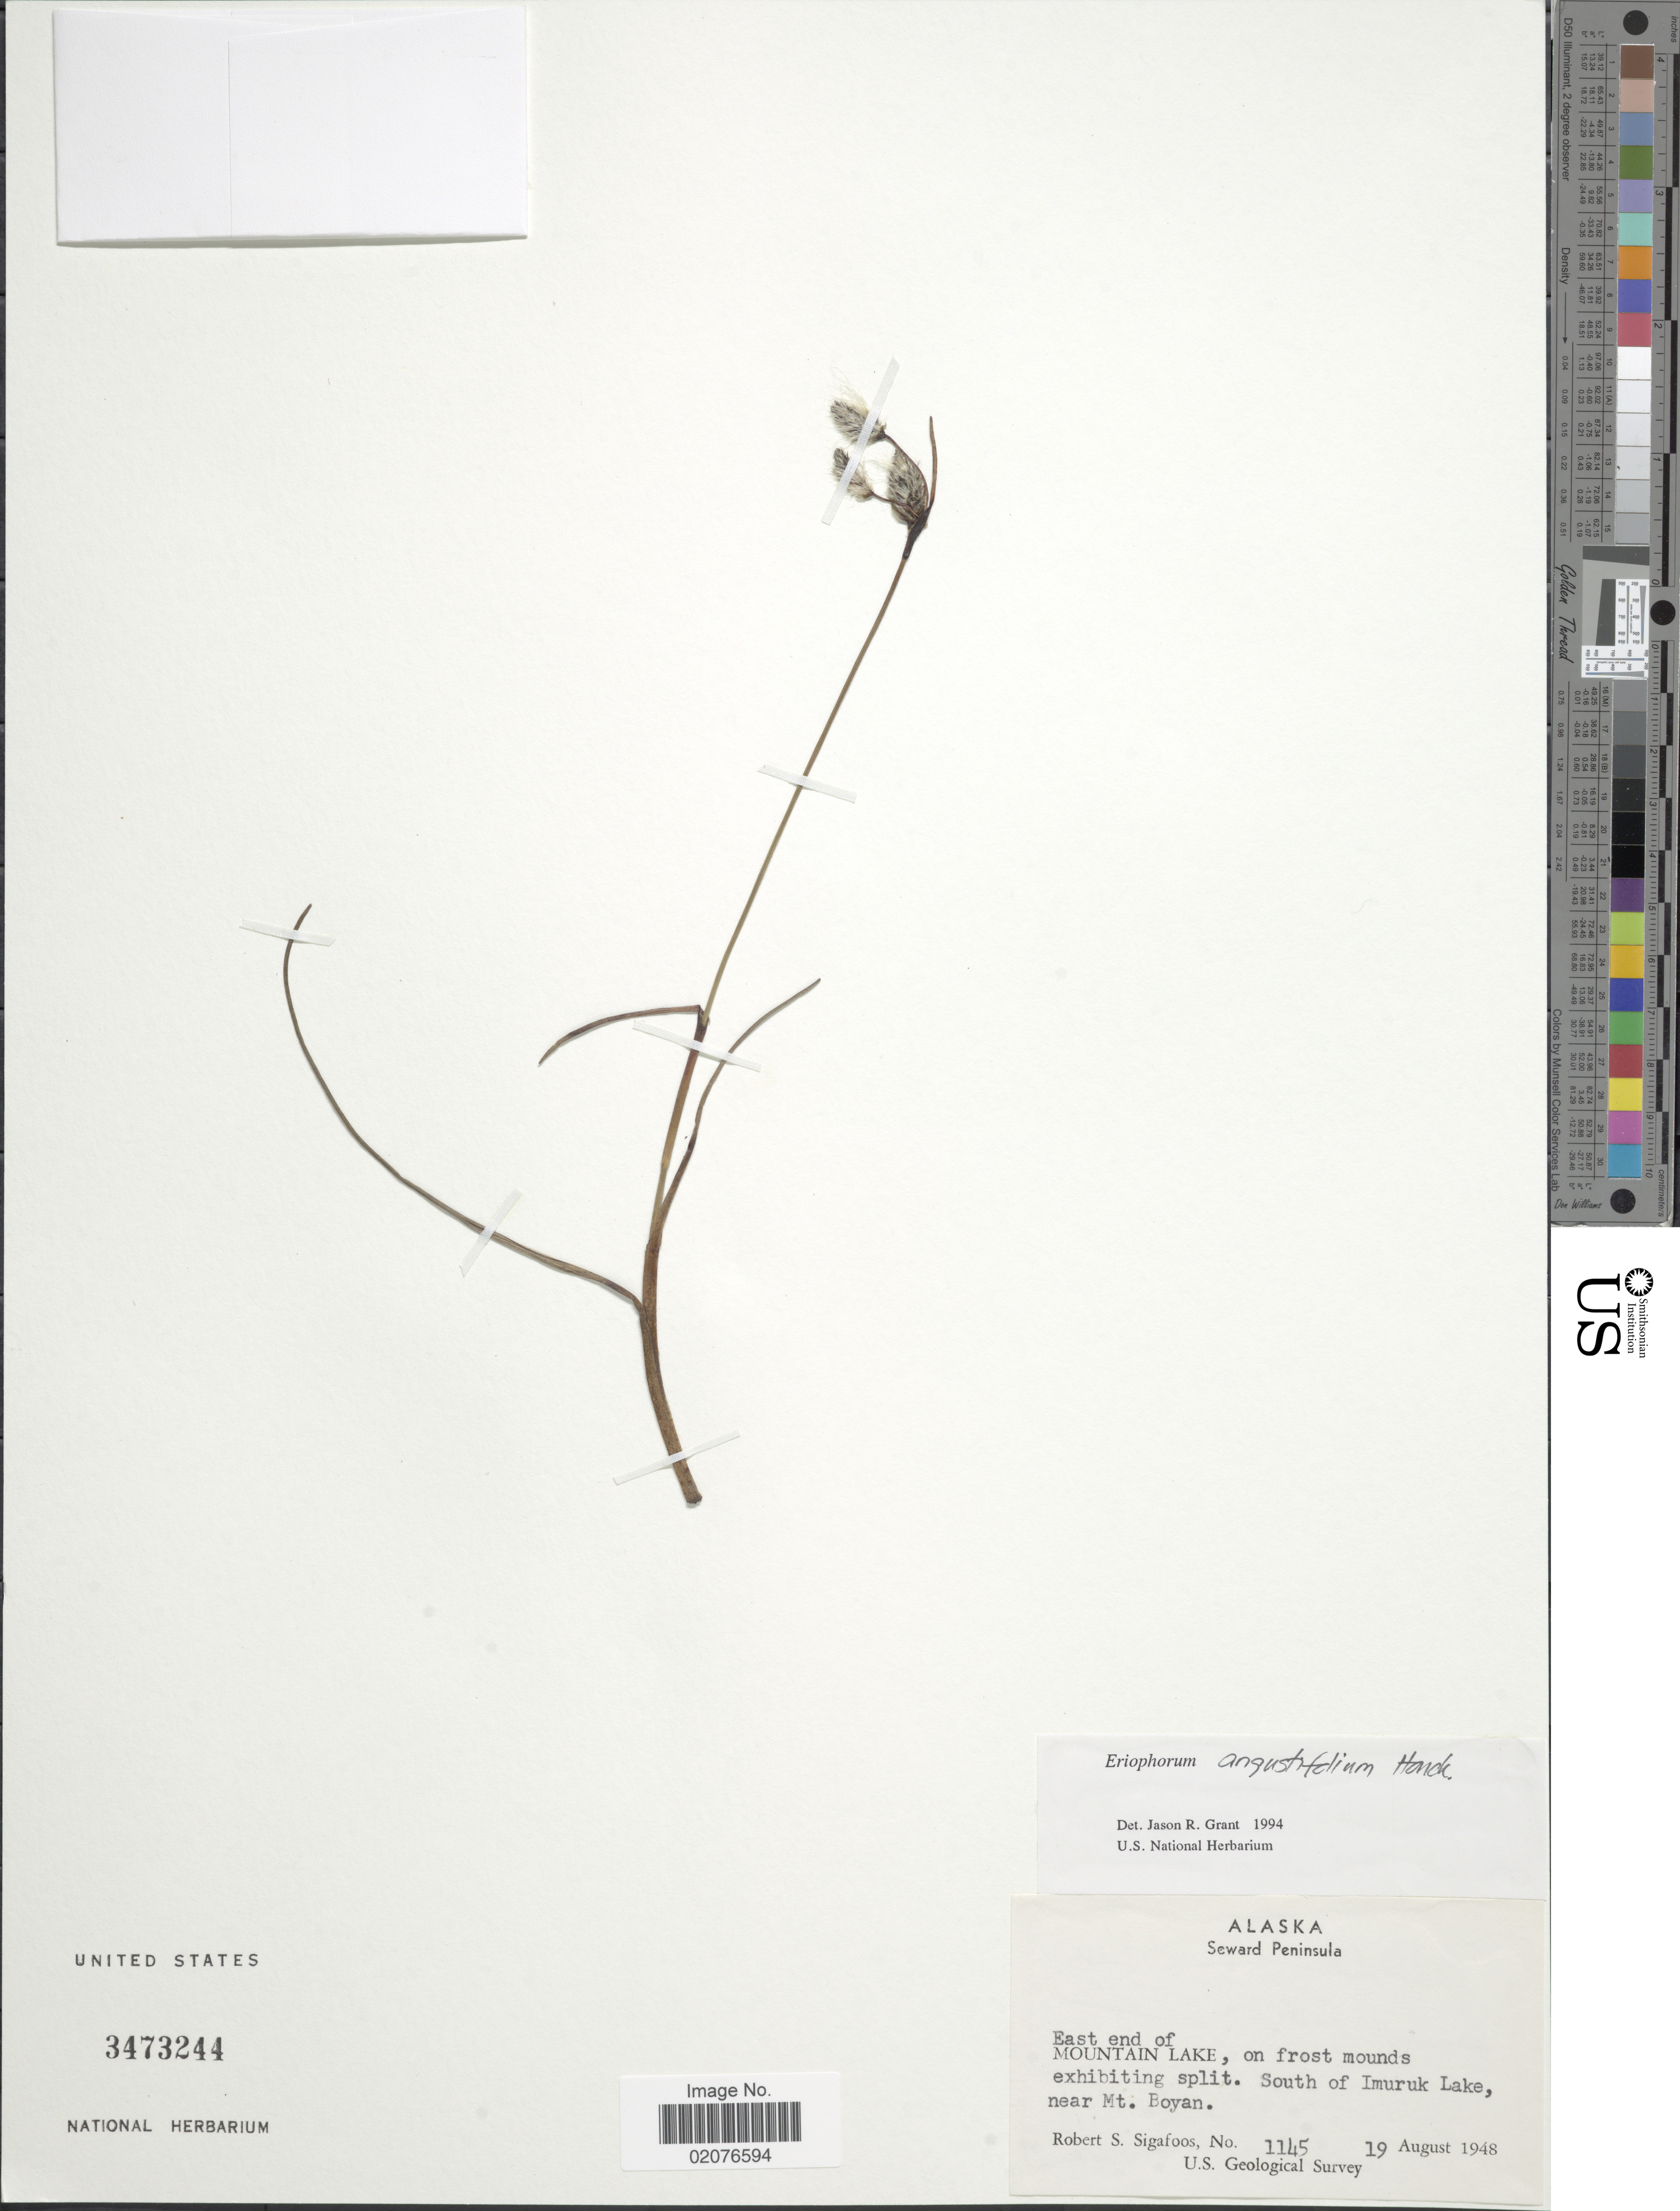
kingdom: Plantae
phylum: Tracheophyta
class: Liliopsida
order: Poales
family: Cyperaceae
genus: Eriophorum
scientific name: Eriophorum angustifolium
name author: Honck.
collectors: R. Sigafoos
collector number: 1145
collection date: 1948-08-19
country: United States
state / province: Alaska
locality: Seward Peninsula, East end of Mountain Lake, on frost mounds exhibiting split. South of Imuruk Lake, near Mt Boyan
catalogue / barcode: US 3473244